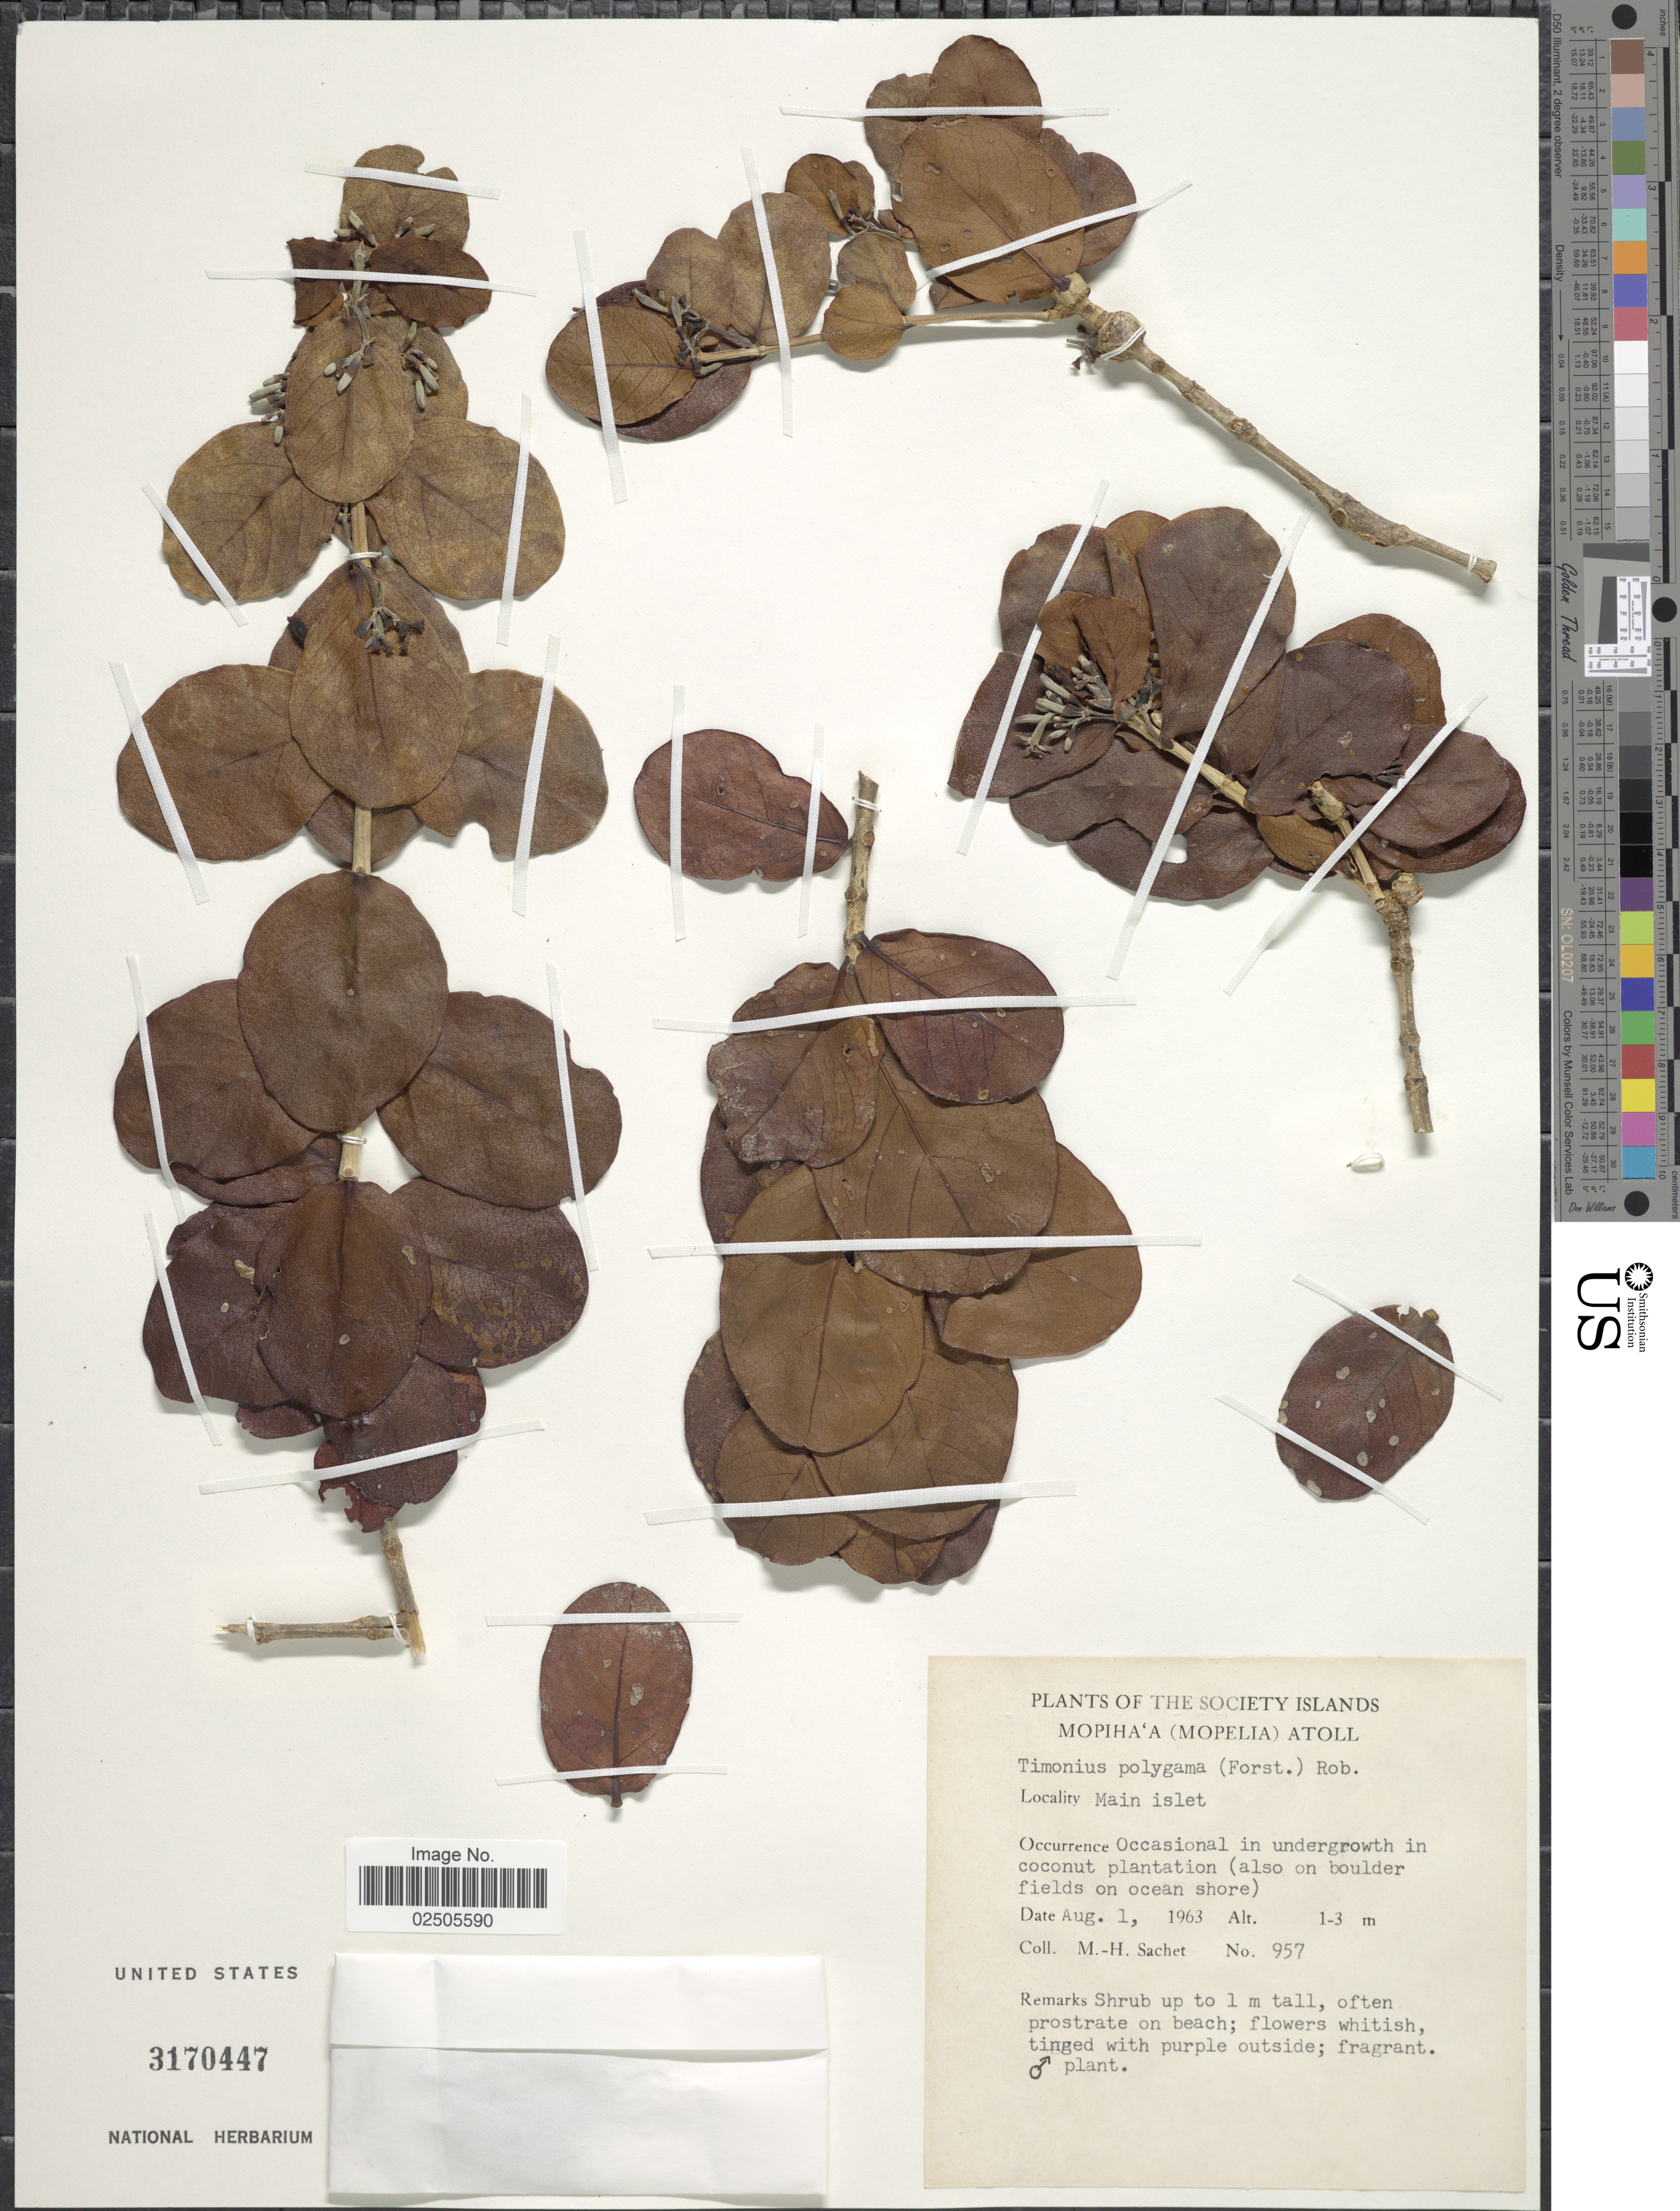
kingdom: Plantae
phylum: Tracheophyta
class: Magnoliopsida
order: Gentianales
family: Rubiaceae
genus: Timonius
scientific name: Timonius polygamus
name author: (G. Forst.) Rob.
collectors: M.-H. Sachet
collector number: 957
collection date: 1963-08-01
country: French Polynesia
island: Maupihaa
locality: Society Islands, Mopiha'a (Mopelia) Atoll, Main islet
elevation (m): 1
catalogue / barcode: US 3170447